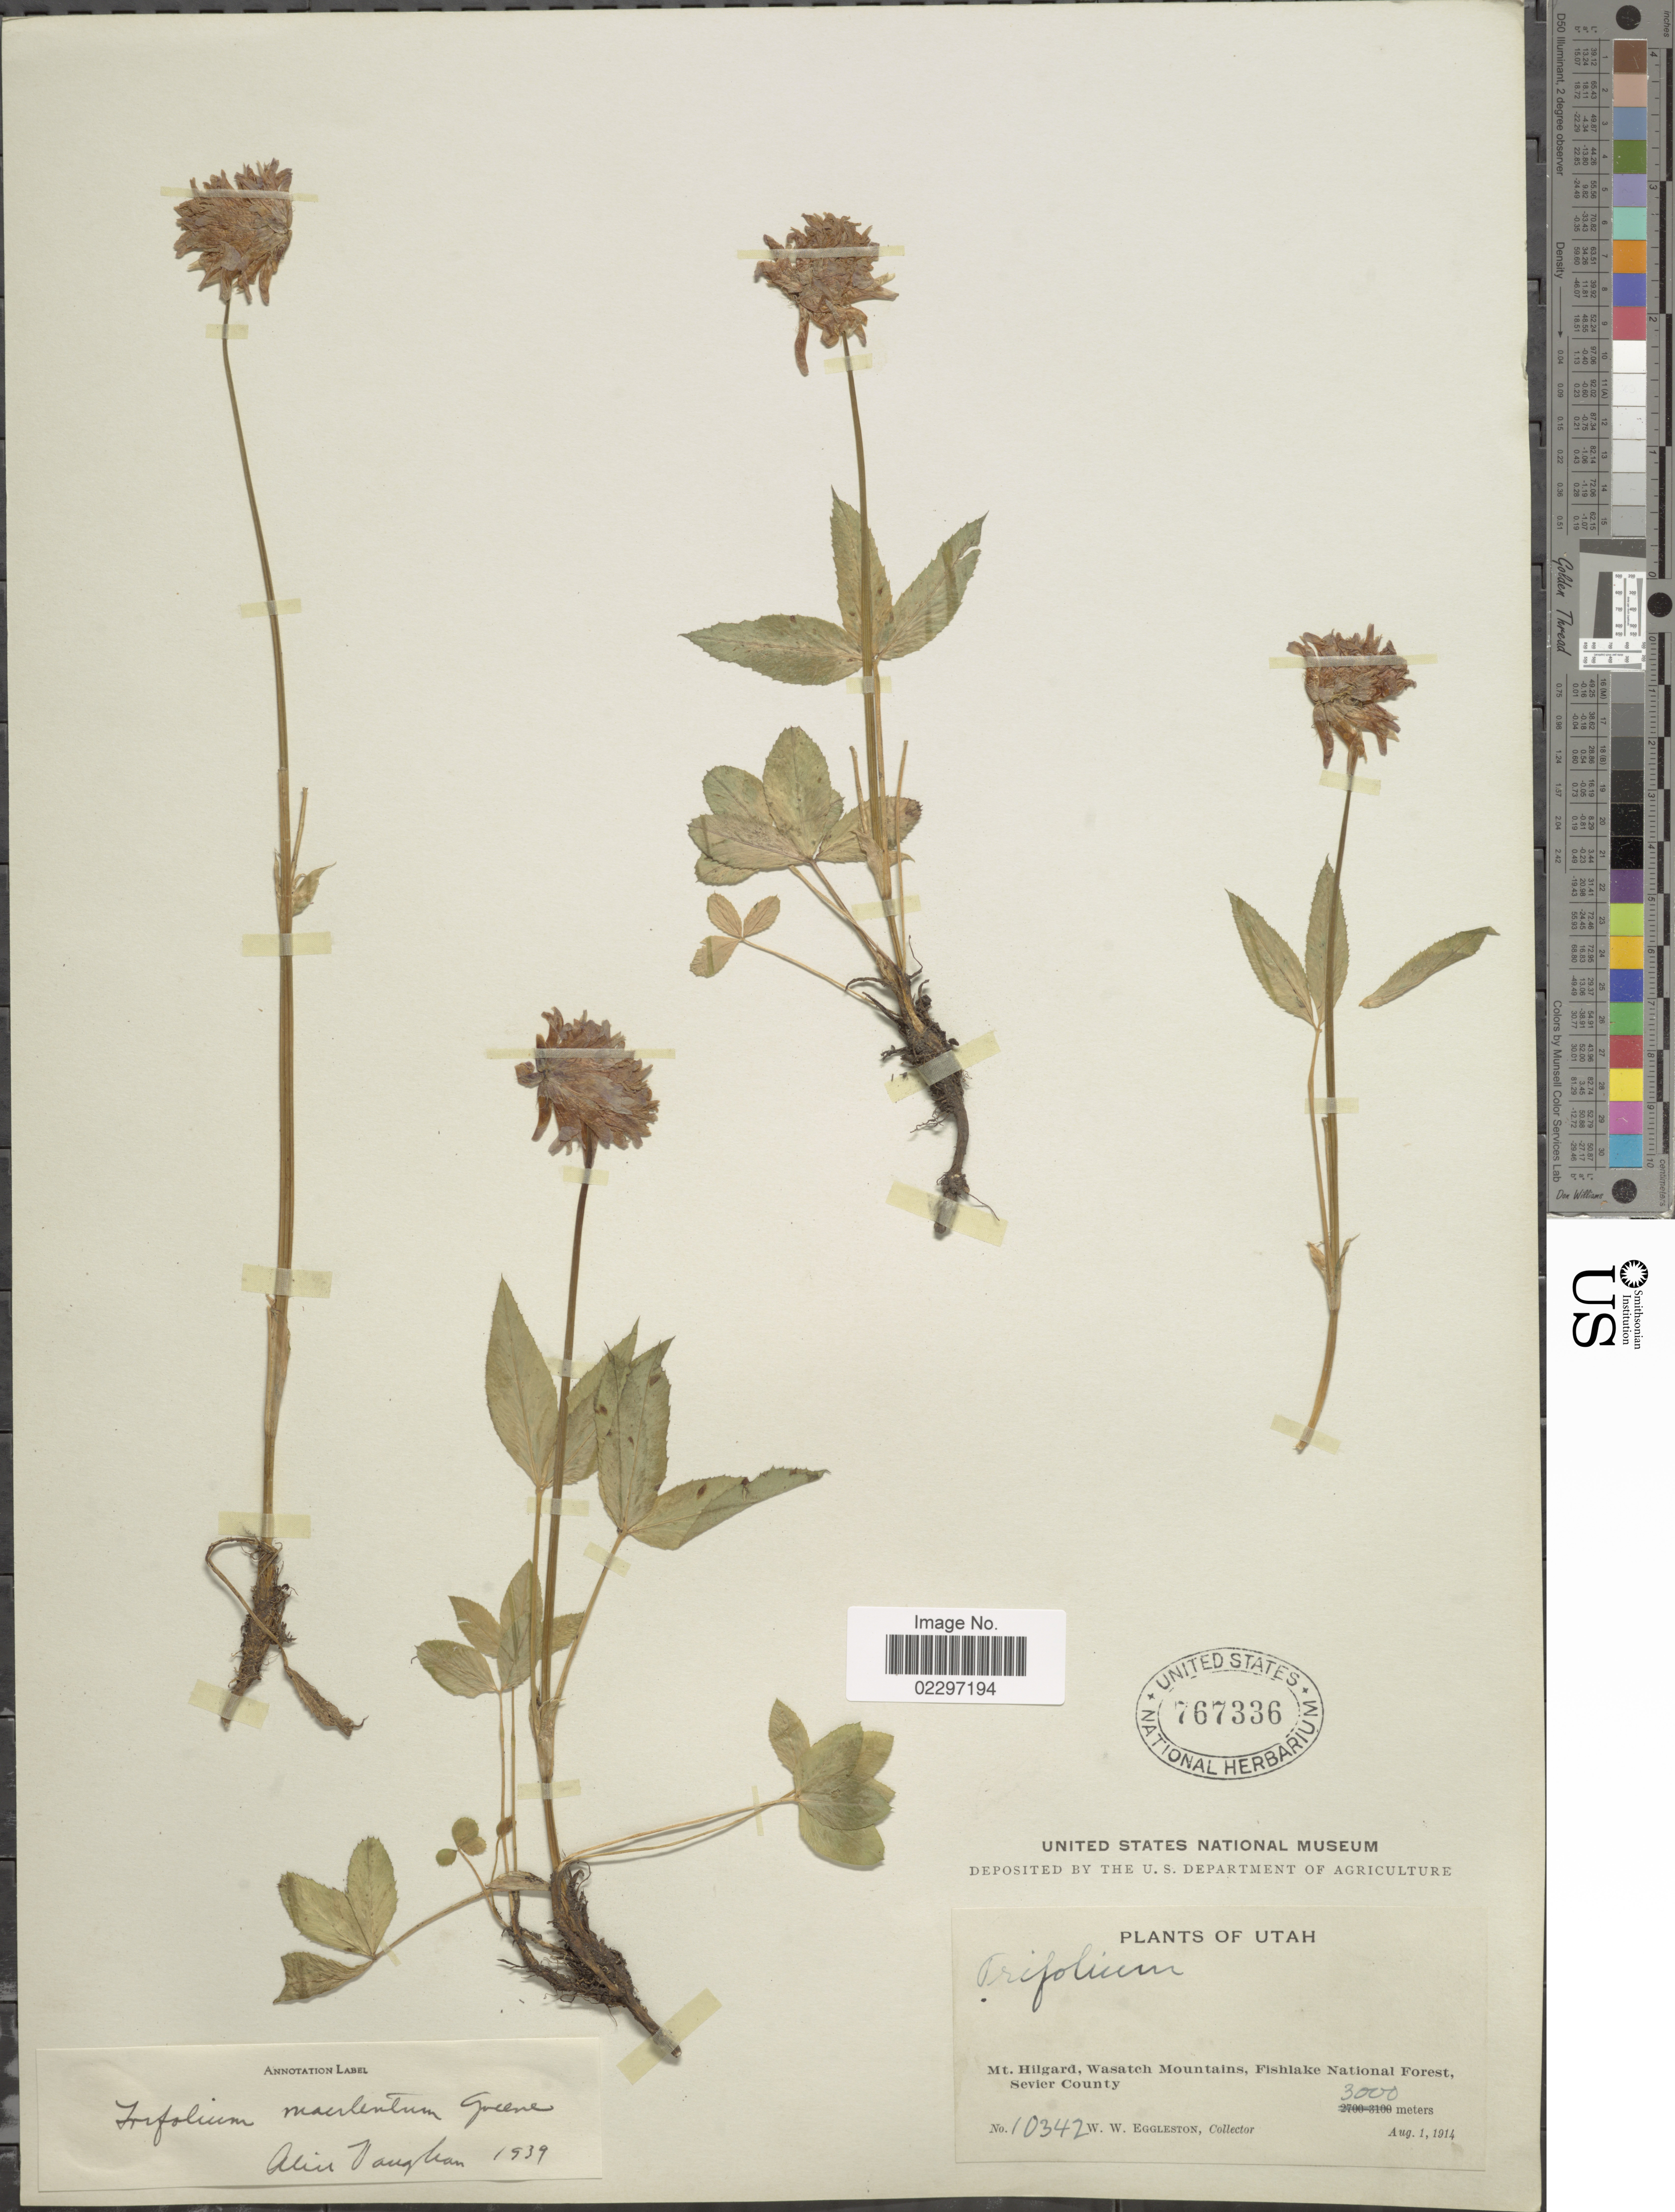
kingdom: Plantae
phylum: Tracheophyta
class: Magnoliopsida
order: Fabales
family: Fabaceae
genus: Trifolium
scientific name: Trifolium macilentum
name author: Greene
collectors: W. W. Eggleston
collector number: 10342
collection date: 1914-08-01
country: United States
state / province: Utah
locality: Mt. Hilgard, Wasatch Mountains, Fishlake National Forest, Sevier County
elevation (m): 3000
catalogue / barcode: US 767336